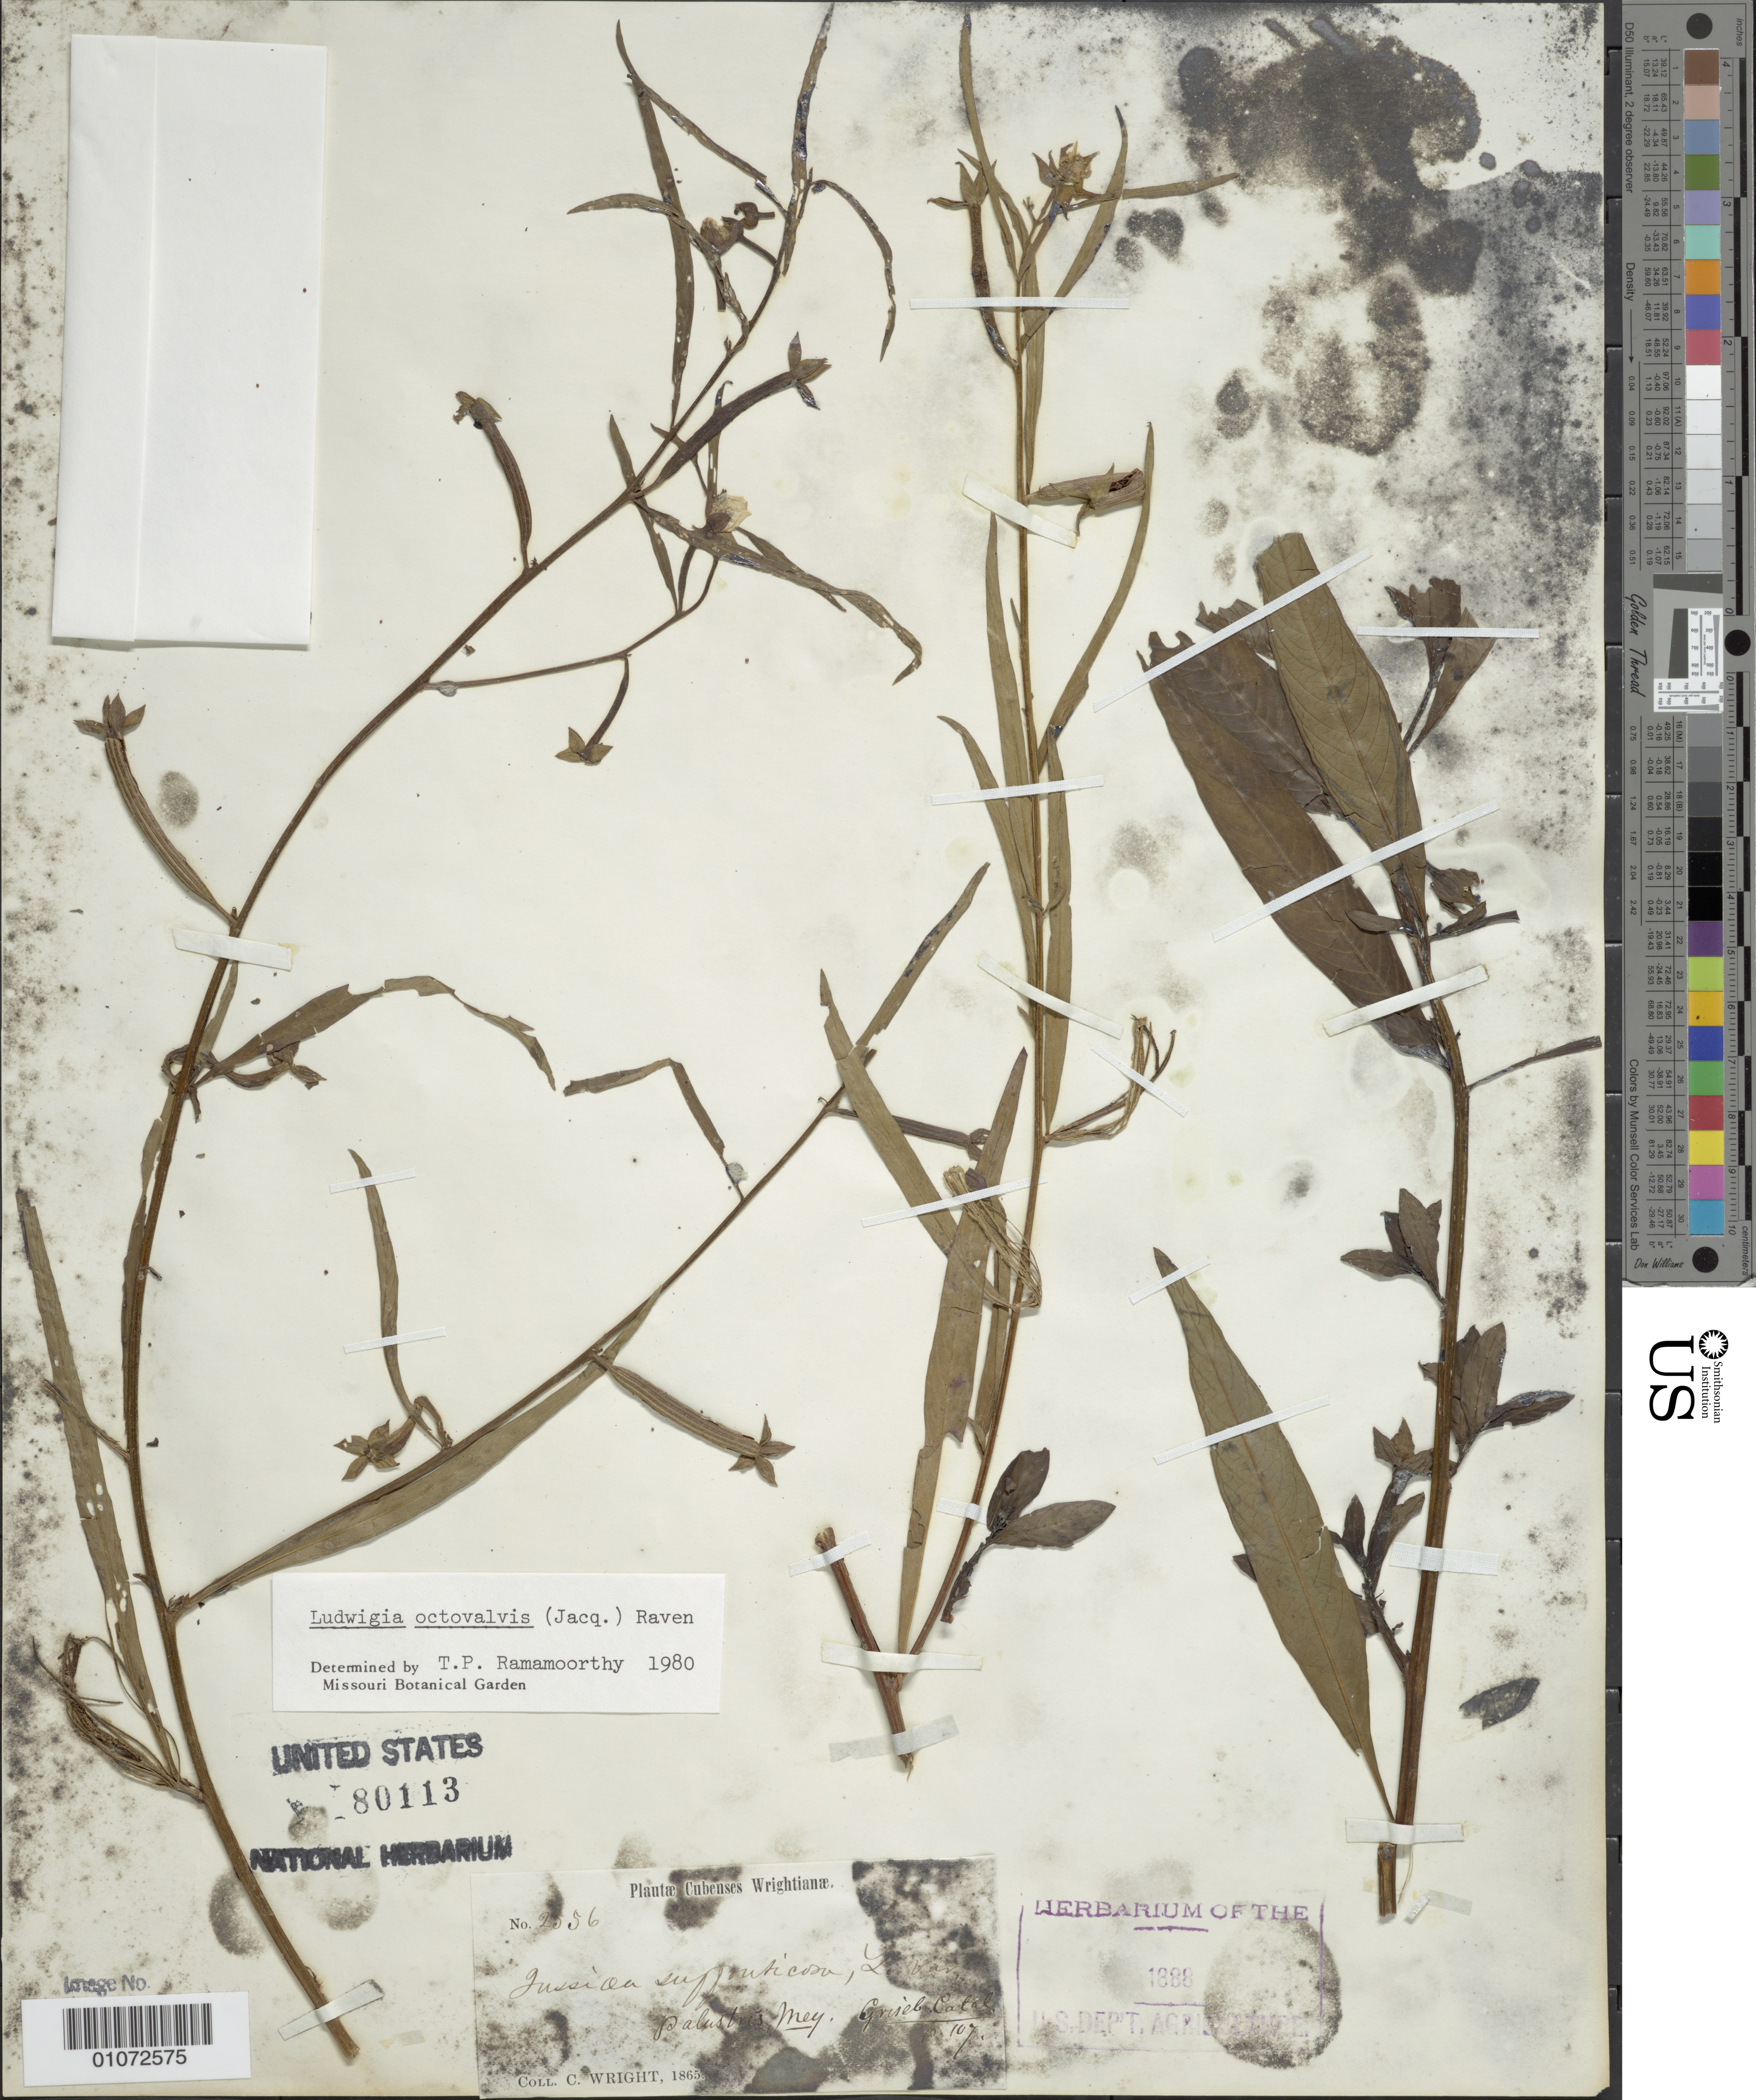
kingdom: Plantae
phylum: Tracheophyta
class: Magnoliopsida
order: Myrtales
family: Onagraceae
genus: Ludwigia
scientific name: Ludwigia octovalvis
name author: (Jacq.) P.H. Raven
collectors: C. Wright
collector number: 2556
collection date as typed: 01 Jan 1865 to 31 Dec 1865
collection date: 1865-01-01/1865-12-31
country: Cuba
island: Cuba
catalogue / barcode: US 80113